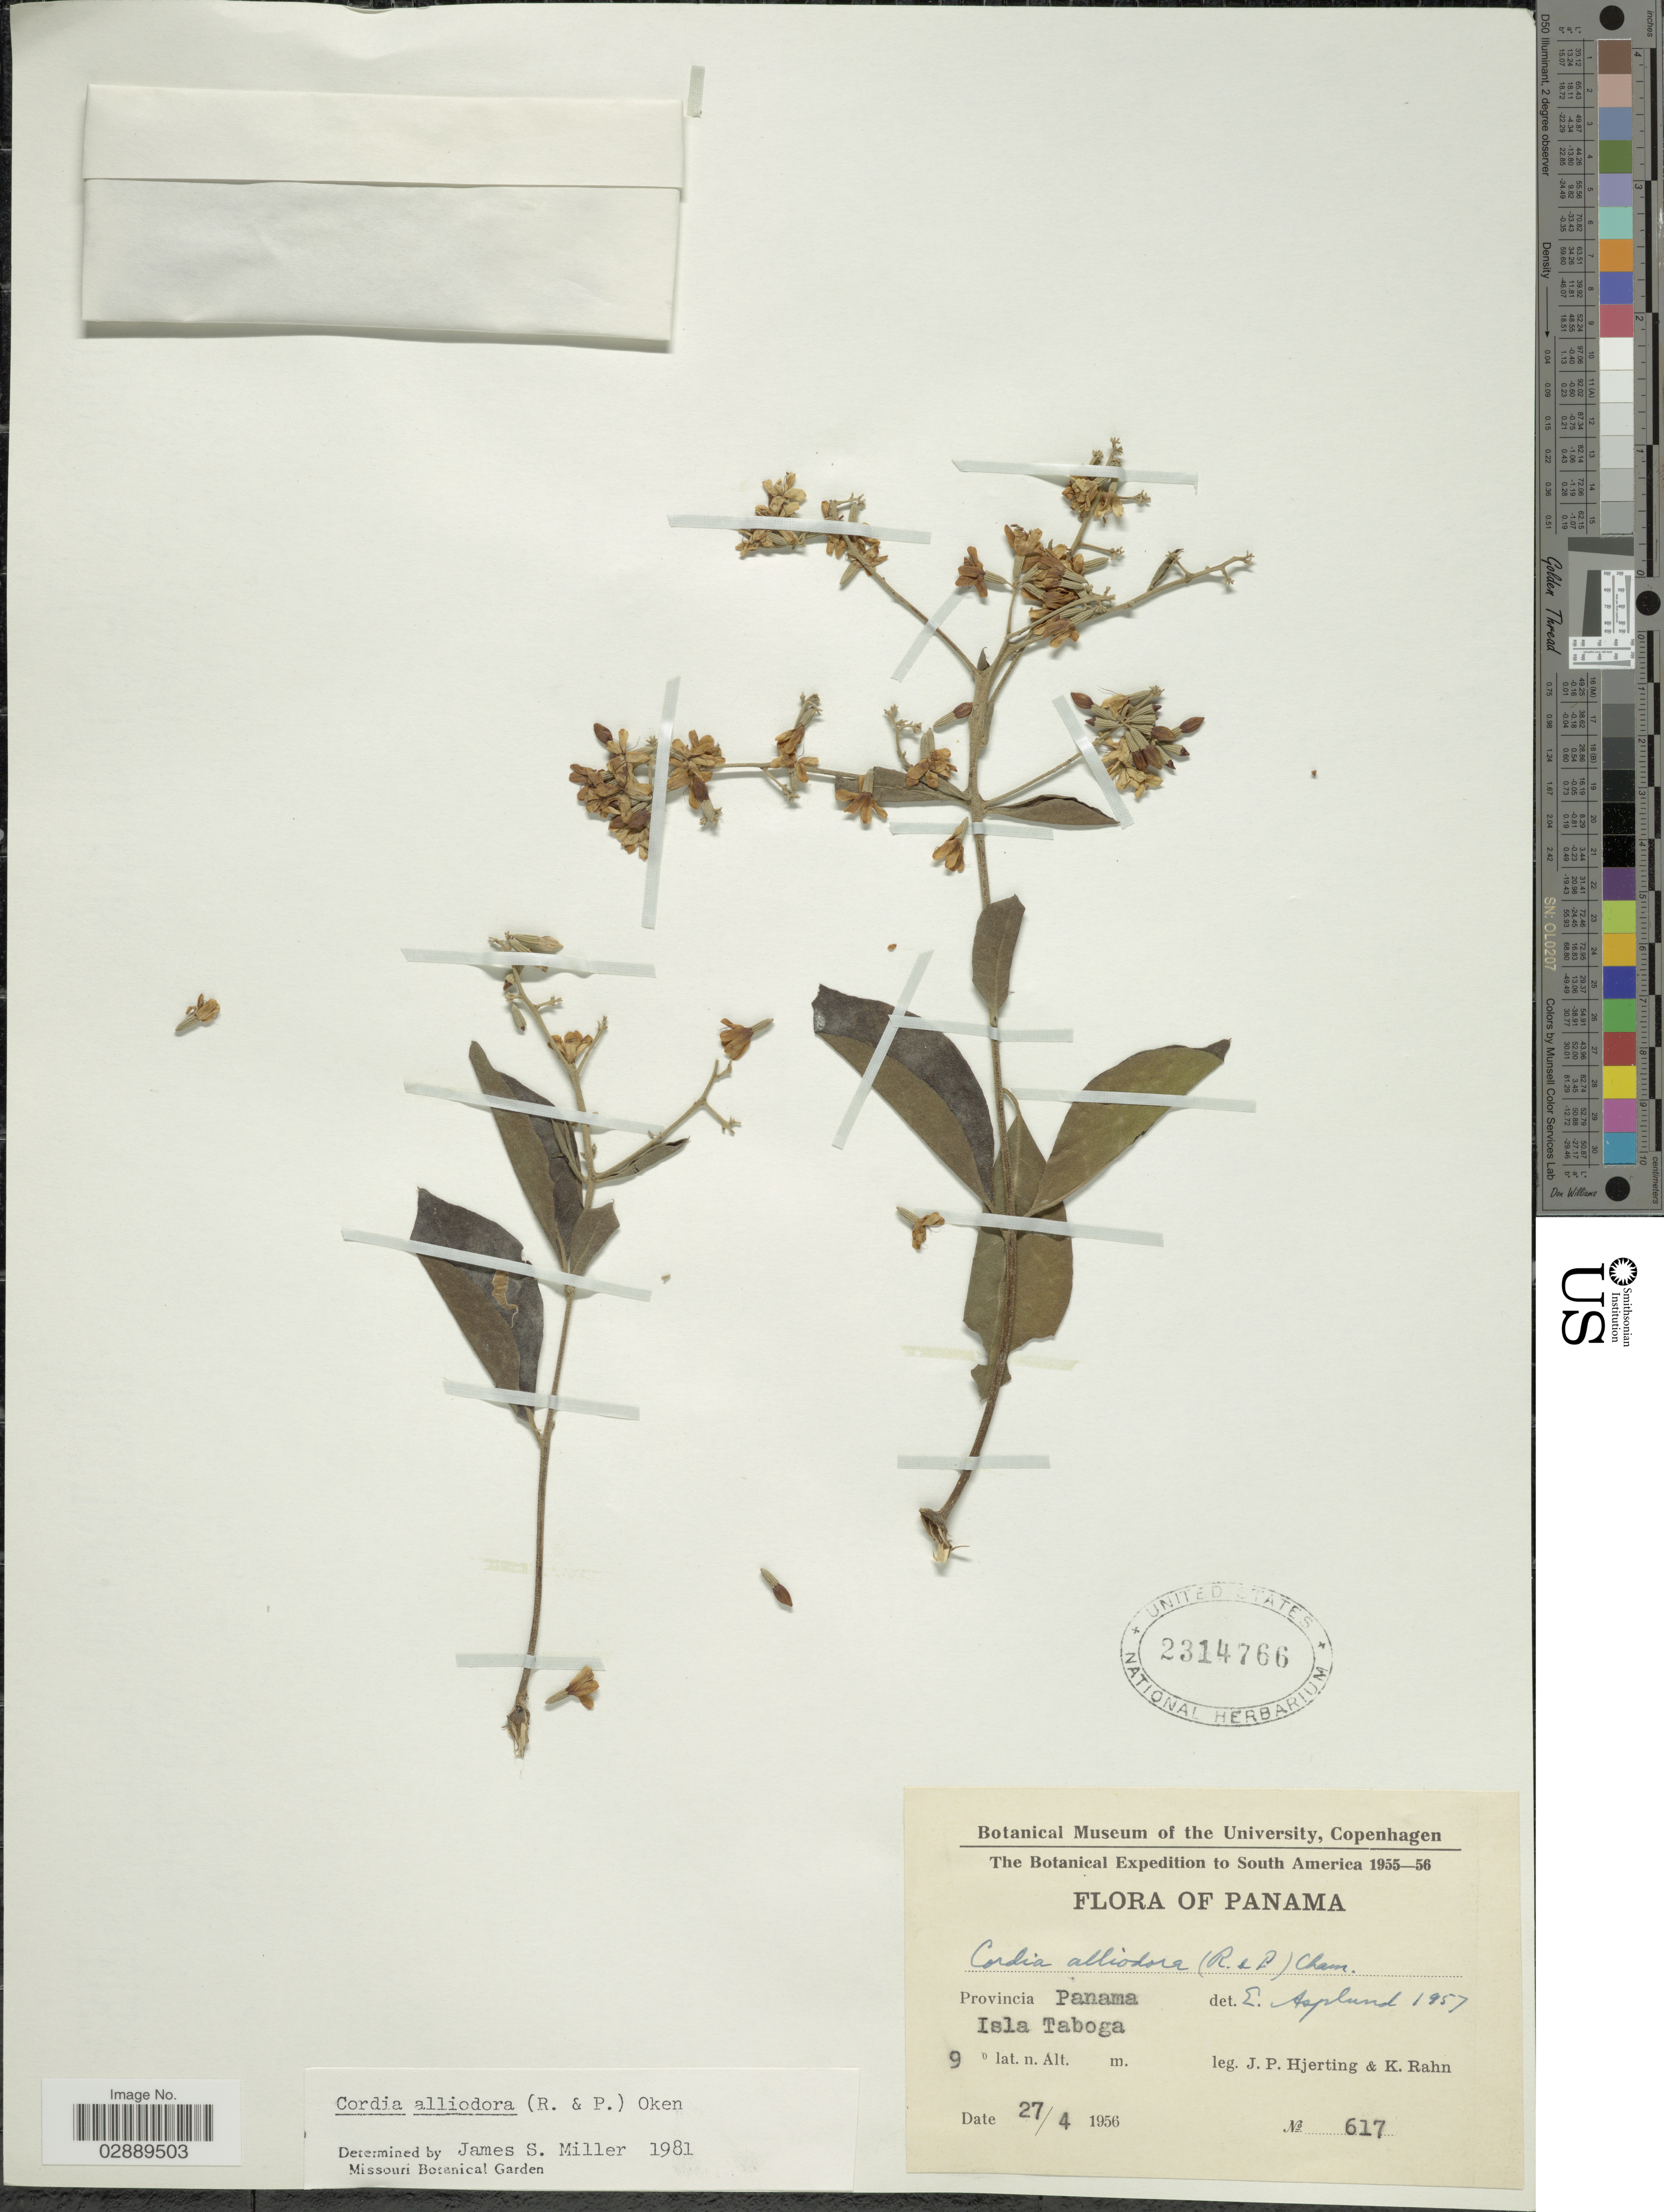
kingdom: Plantae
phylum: Tracheophyta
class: Magnoliopsida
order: Boraginales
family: Cordiaceae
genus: Cordia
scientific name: Cordia alliodora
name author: (Ruiz & Pav.) Oken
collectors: J. P. Hjerting & K. Rahn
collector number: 617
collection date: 1956-04-27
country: Panama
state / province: Panamá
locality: Isla Taboga.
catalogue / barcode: US 2314766